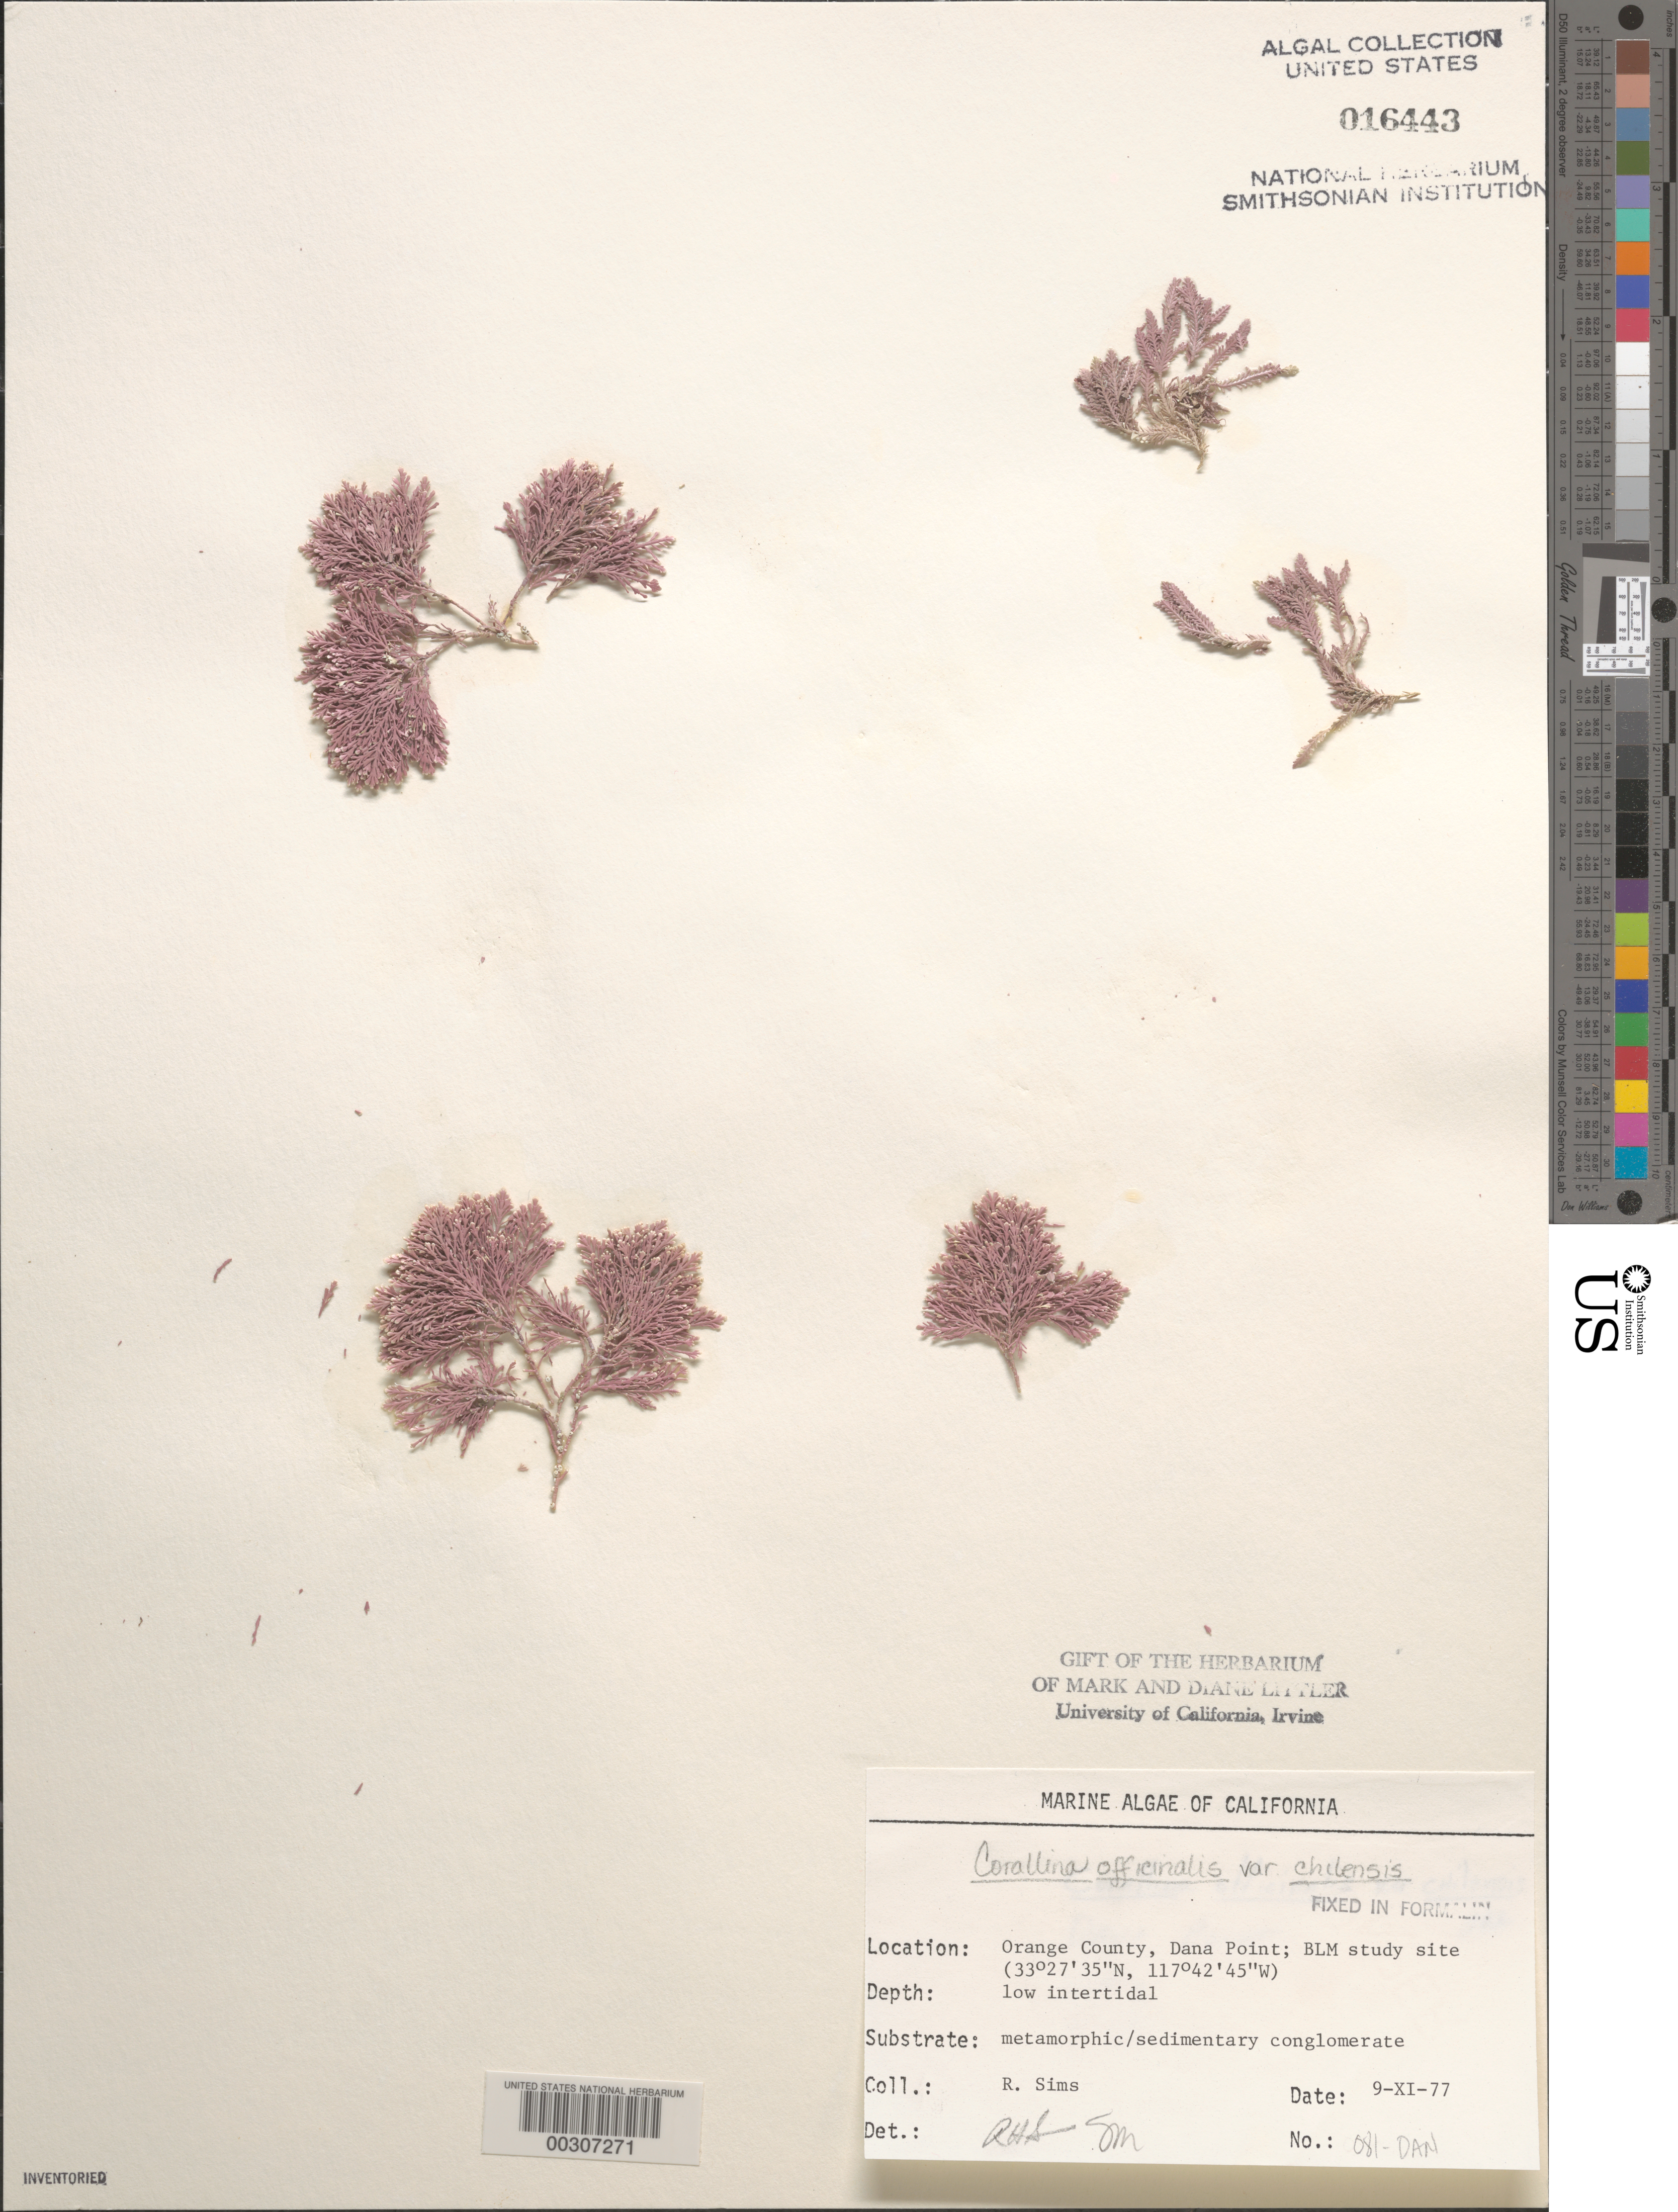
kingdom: Plantae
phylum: Rhodophyta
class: Florideophyceae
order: Corallinales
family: Corallinaceae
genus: Corallina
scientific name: Corallina officinalis var. chilensis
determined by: Sims, Robert H.; Murray, S. N.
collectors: R. H. Sims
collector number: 081-dan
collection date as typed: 09 Nov 1977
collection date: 1977-11-09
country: United States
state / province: California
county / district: Orange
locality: Dana Point, 1 km north of marina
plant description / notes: BLM-SOCALBIGHT Rocky Intertidal Survey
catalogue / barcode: US 16443